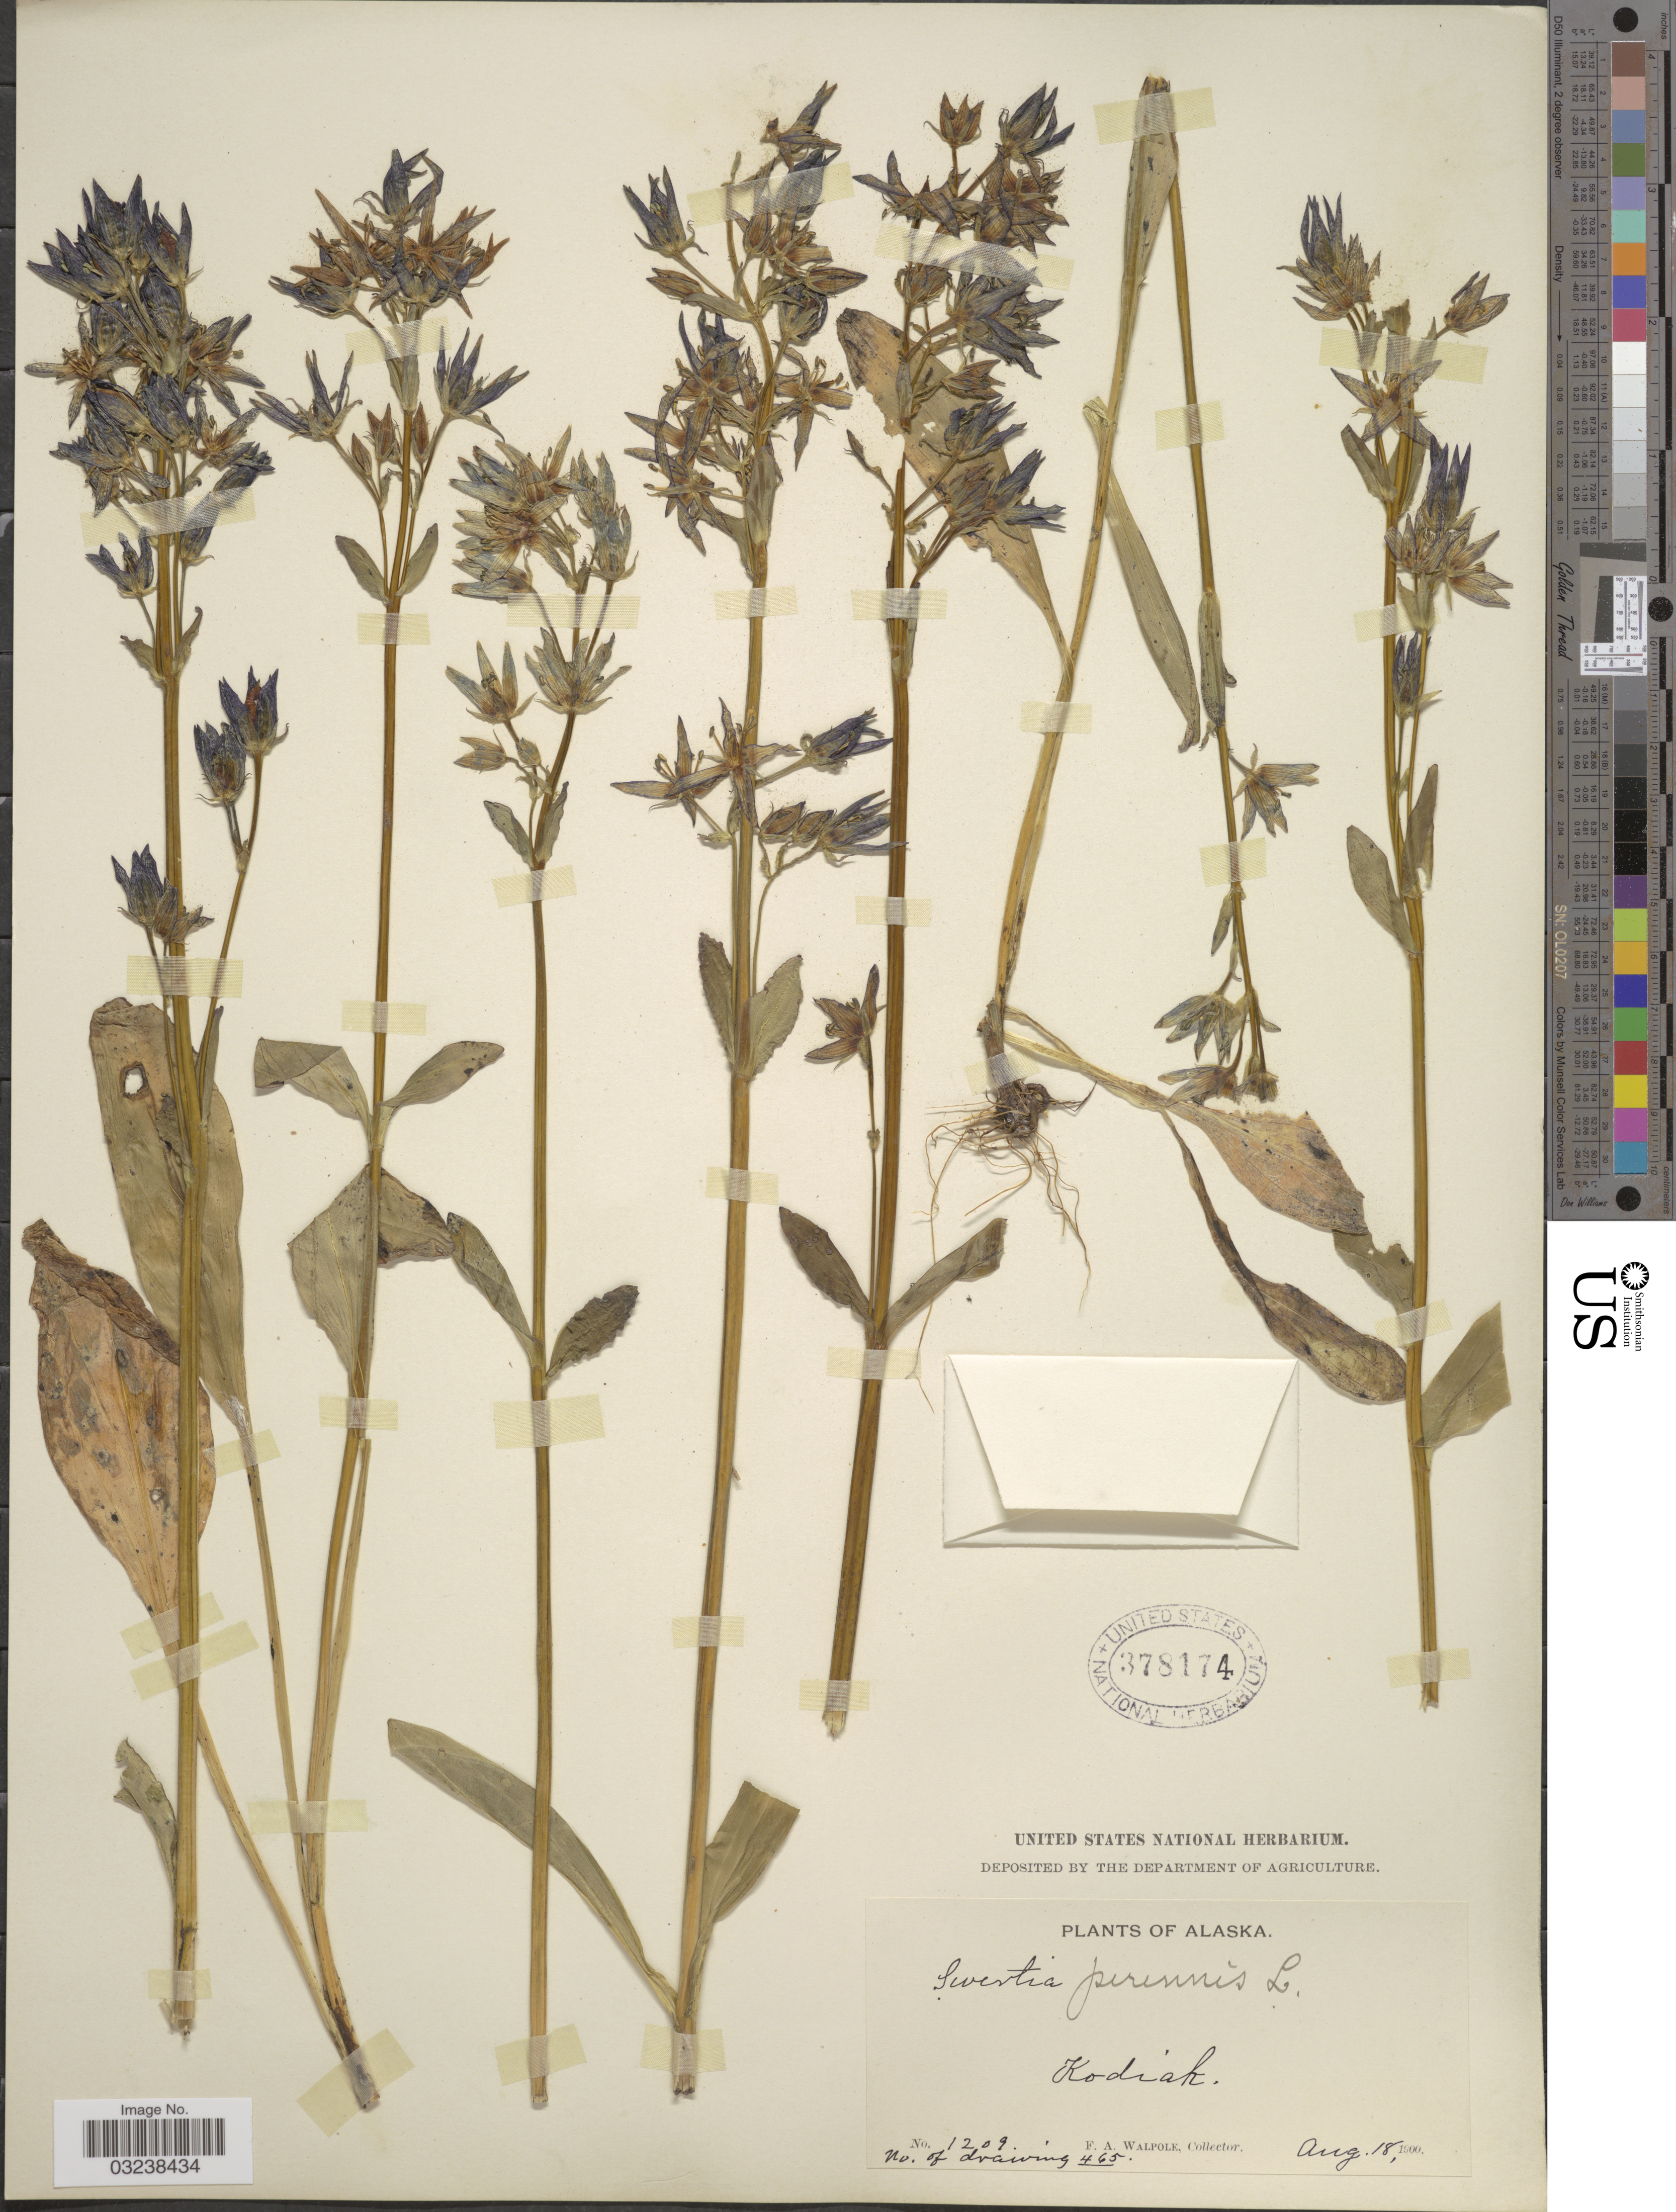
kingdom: Plantae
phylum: Tracheophyta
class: Magnoliopsida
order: Gentianales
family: Gentianaceae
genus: Swertia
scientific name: Swertia perennis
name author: L.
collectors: F. Walpole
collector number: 1209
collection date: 1900-08-18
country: United States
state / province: Alaska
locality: Kodiak.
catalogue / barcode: US 378174